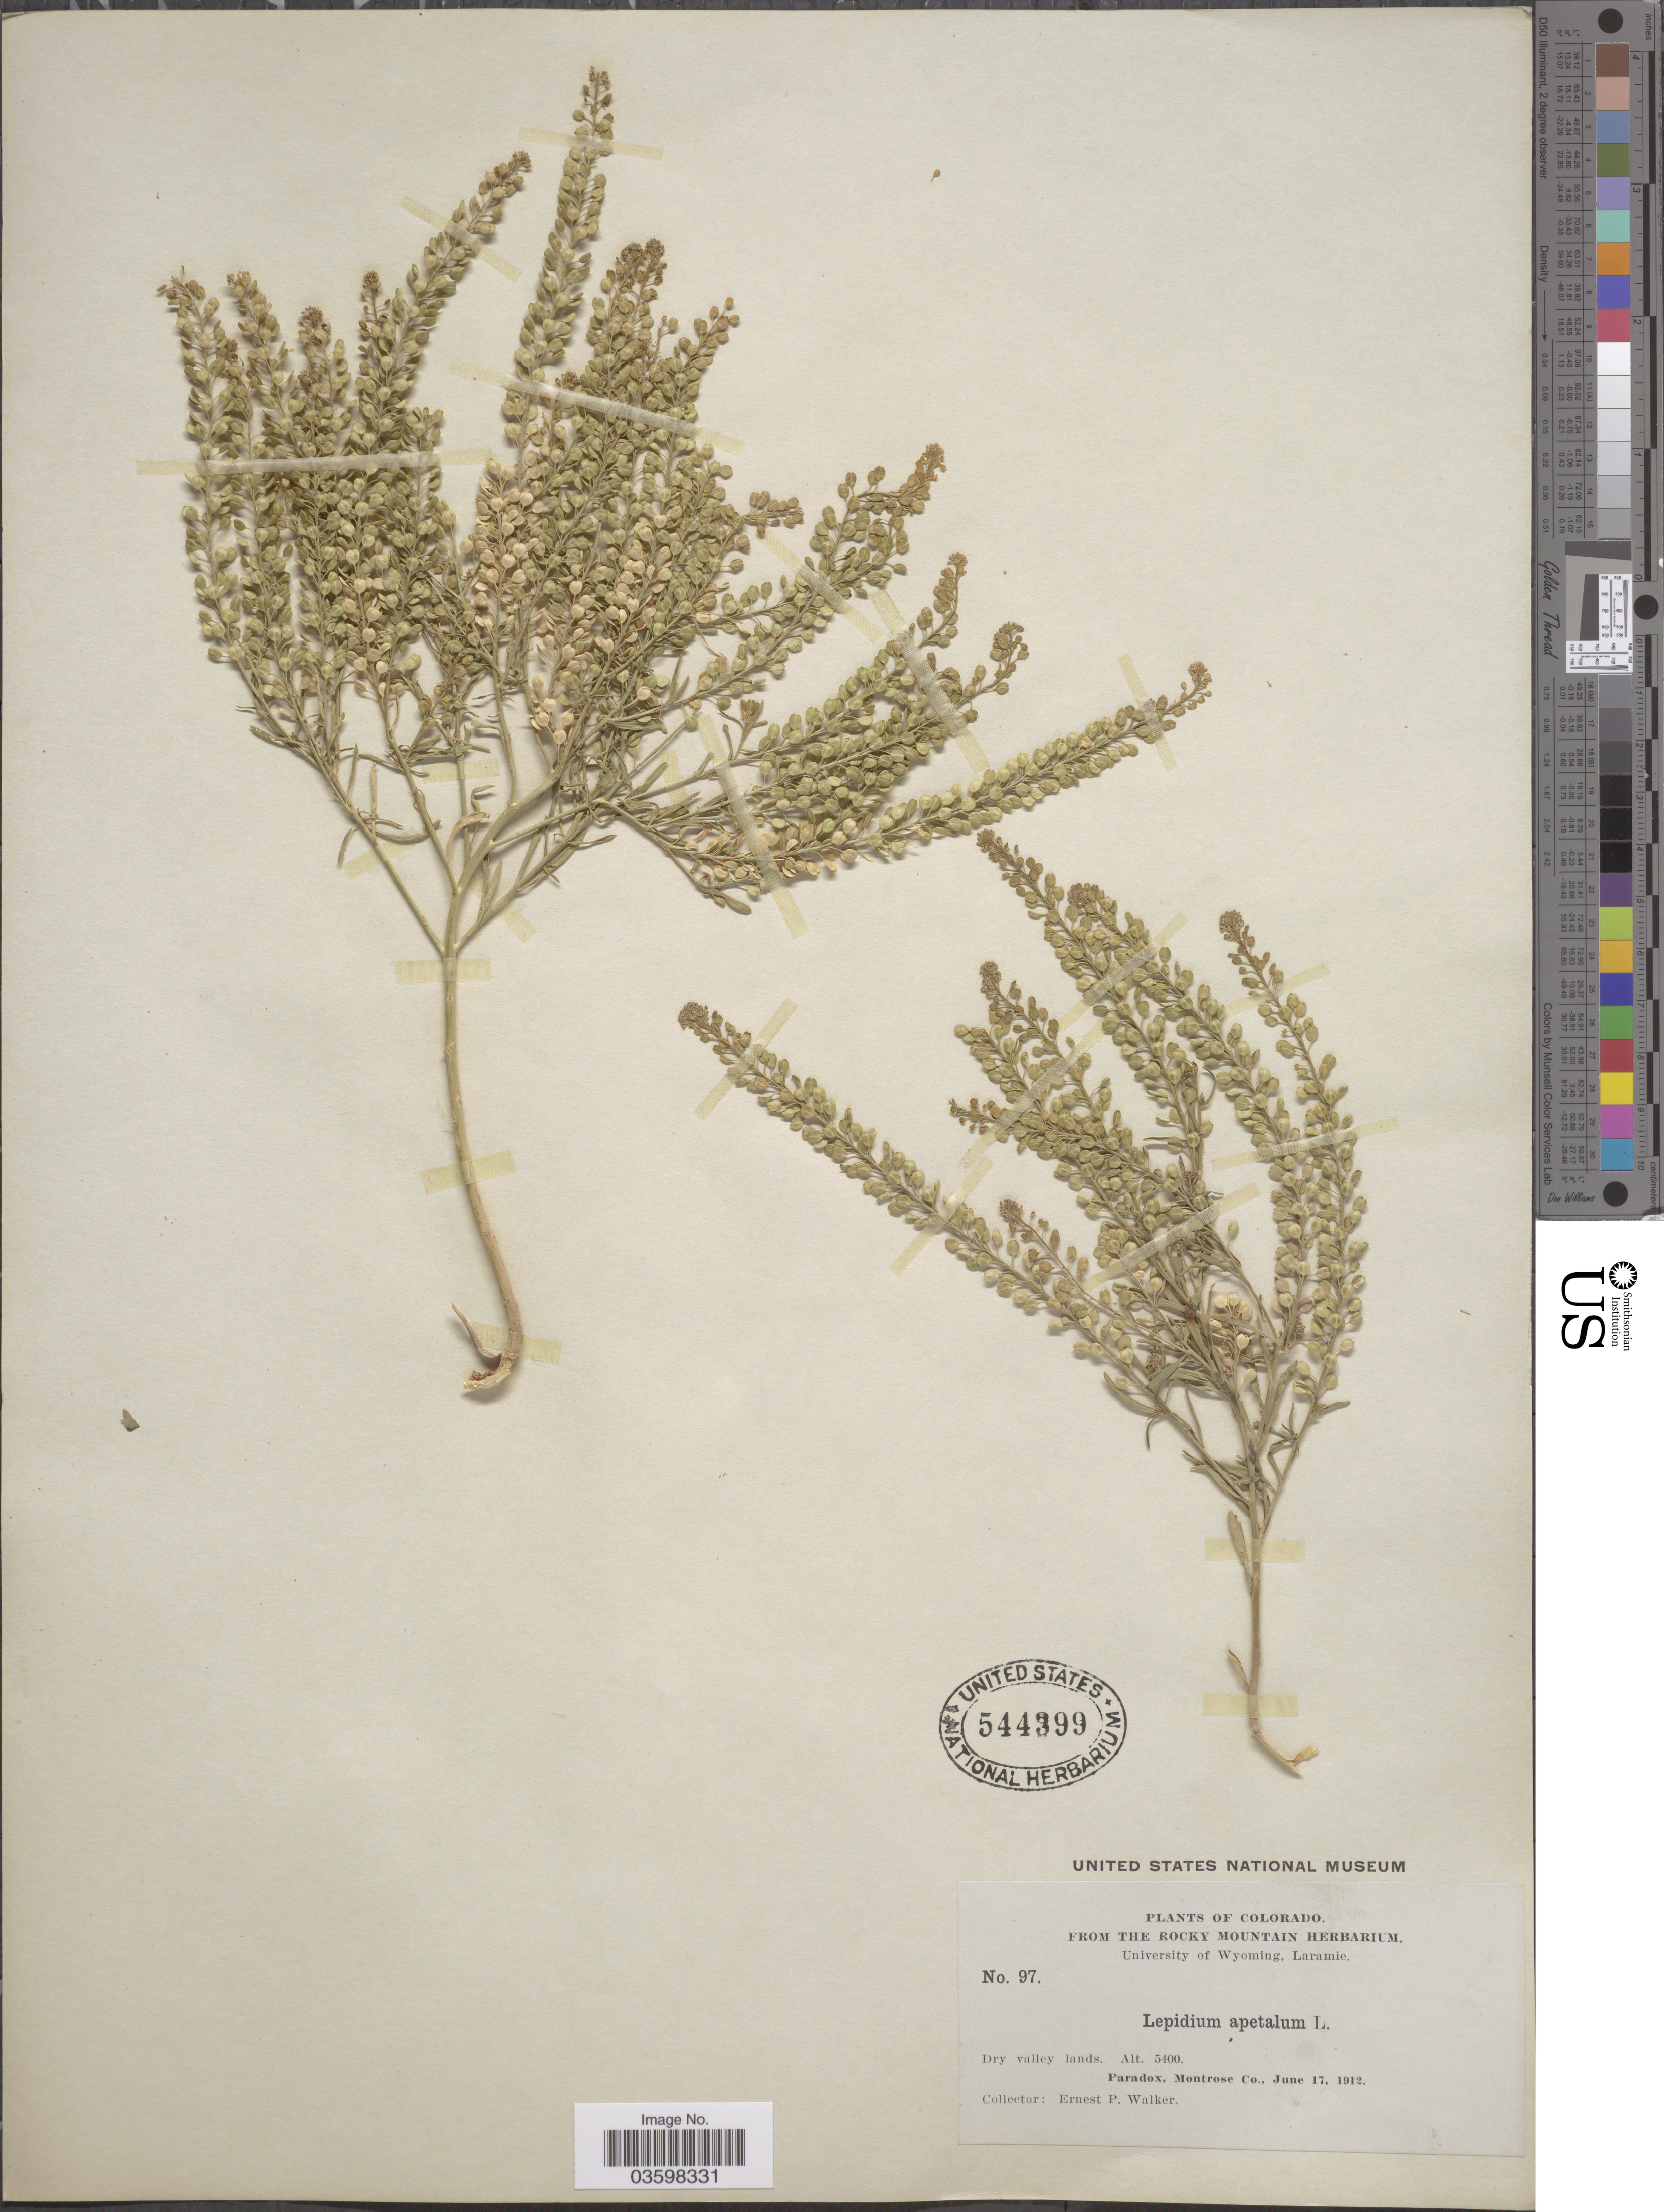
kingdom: Plantae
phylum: Tracheophyta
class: Magnoliopsida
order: Brassicales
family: Brassicaceae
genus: Lepidium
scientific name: Lepidium densiflorum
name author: Schrad.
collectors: E. P. Walker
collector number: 97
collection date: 1912-06-17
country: United States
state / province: Colorado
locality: Paradox, Montrose Co.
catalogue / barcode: US 544399